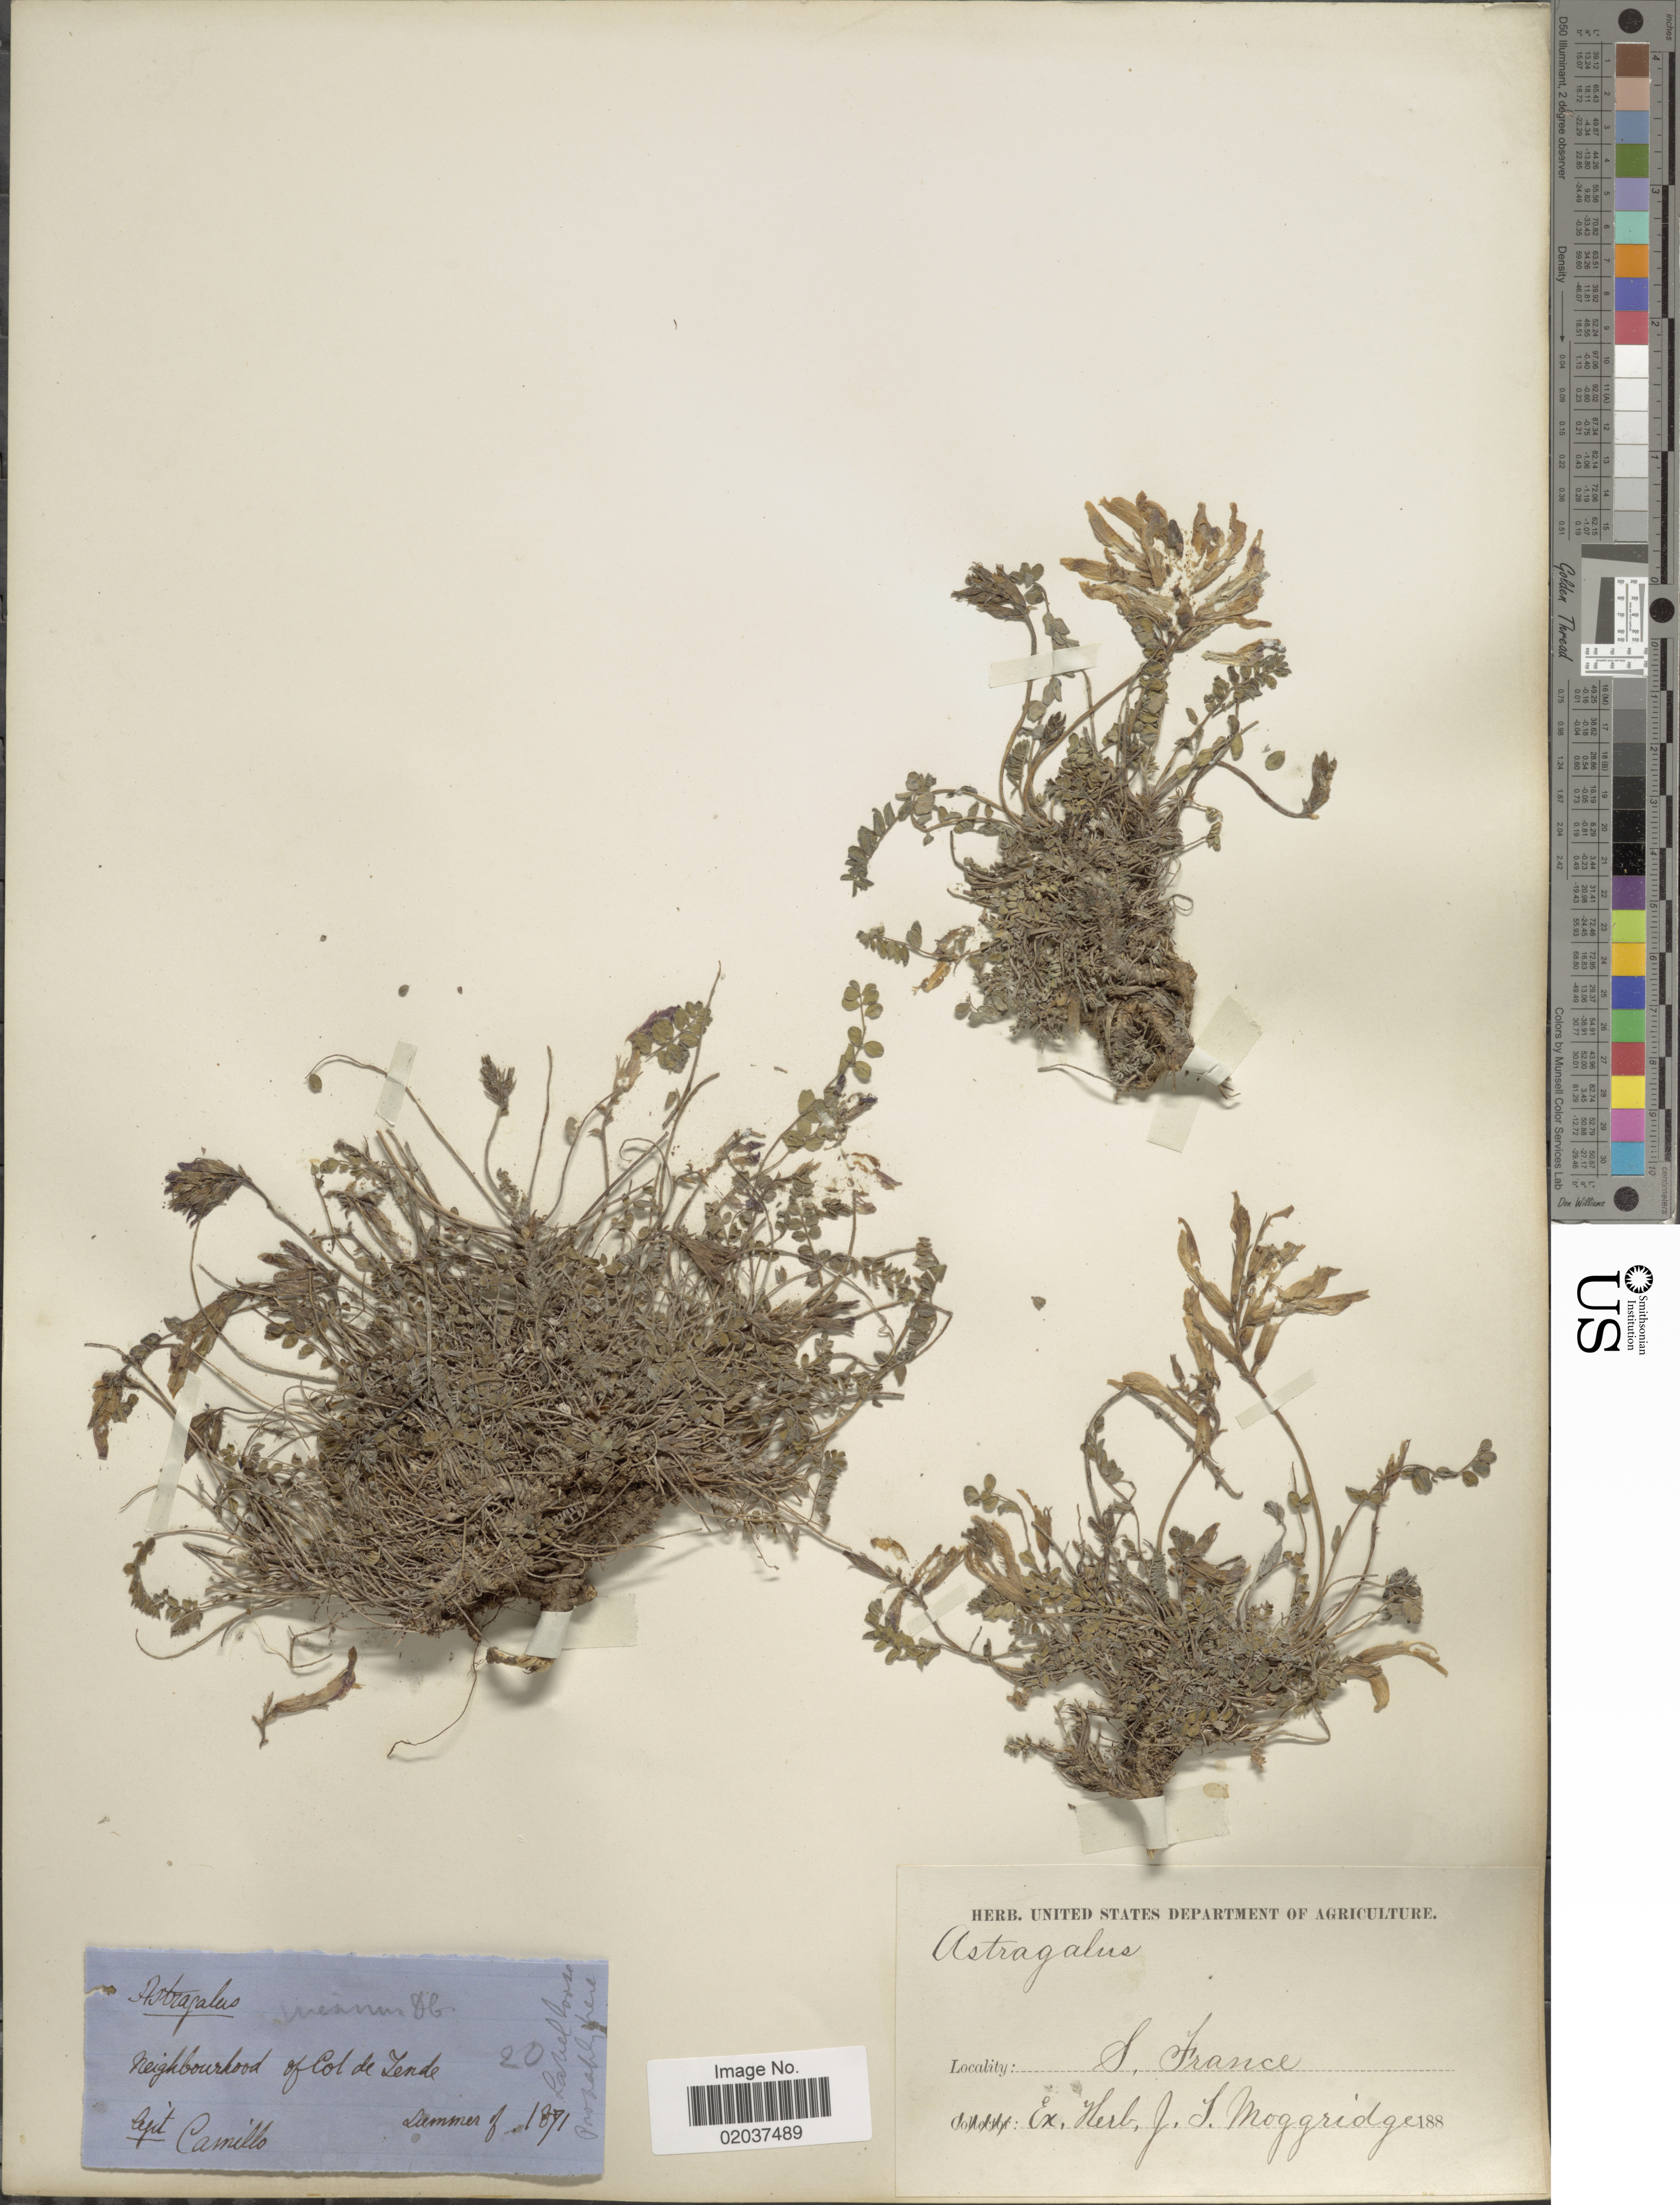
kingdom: Plantae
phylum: Tracheophyta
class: Magnoliopsida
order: Fabales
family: Fabaceae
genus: Astragalus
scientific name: Astragalus sp.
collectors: Camillo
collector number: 20?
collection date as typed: summer of 1871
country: France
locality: Neighbourhood of Col de Zende, S. France